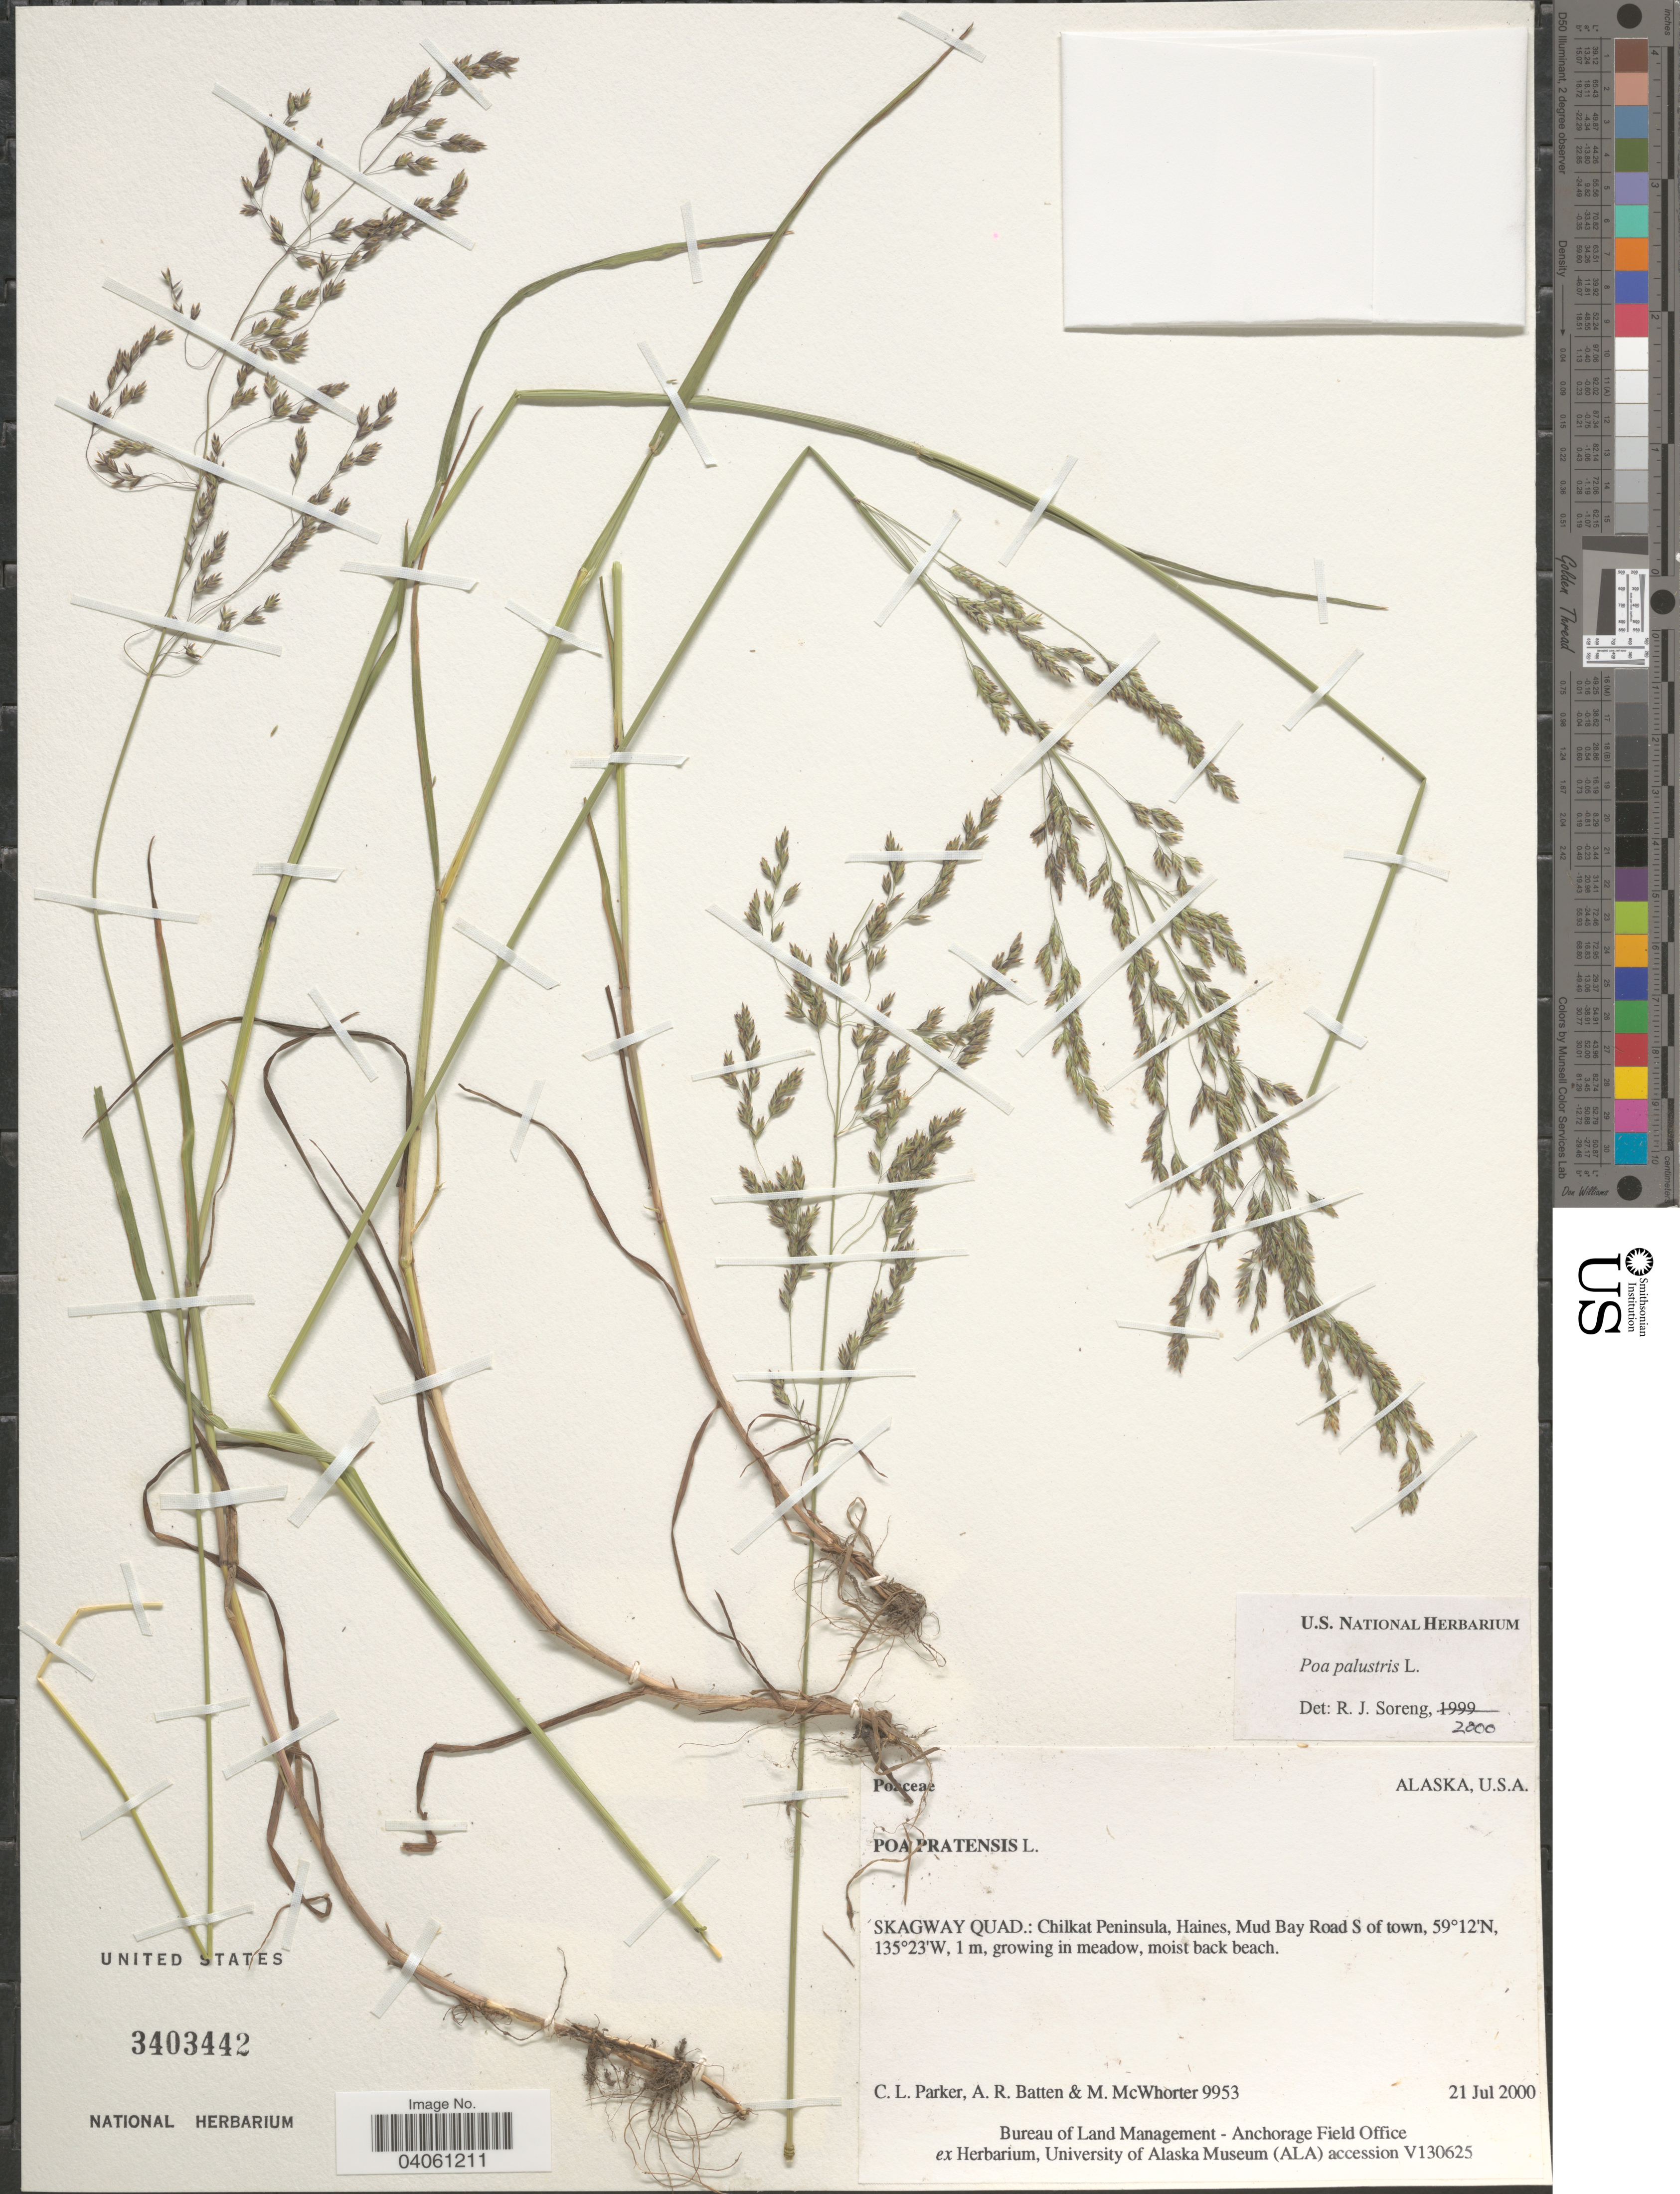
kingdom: Plantae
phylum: Tracheophyta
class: Liliopsida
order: Poales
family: Poaceae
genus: Poa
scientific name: Poa palustris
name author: L.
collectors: C. L. Parker, A. Batten & M. McWhorter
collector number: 9953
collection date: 2000-07-21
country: United States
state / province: Alaska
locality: Skagway Quad.: Chilkat Peninsula, Haines, Mud Bay Road S of town, growing in meadow, moist back beach.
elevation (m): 1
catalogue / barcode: US 3403442